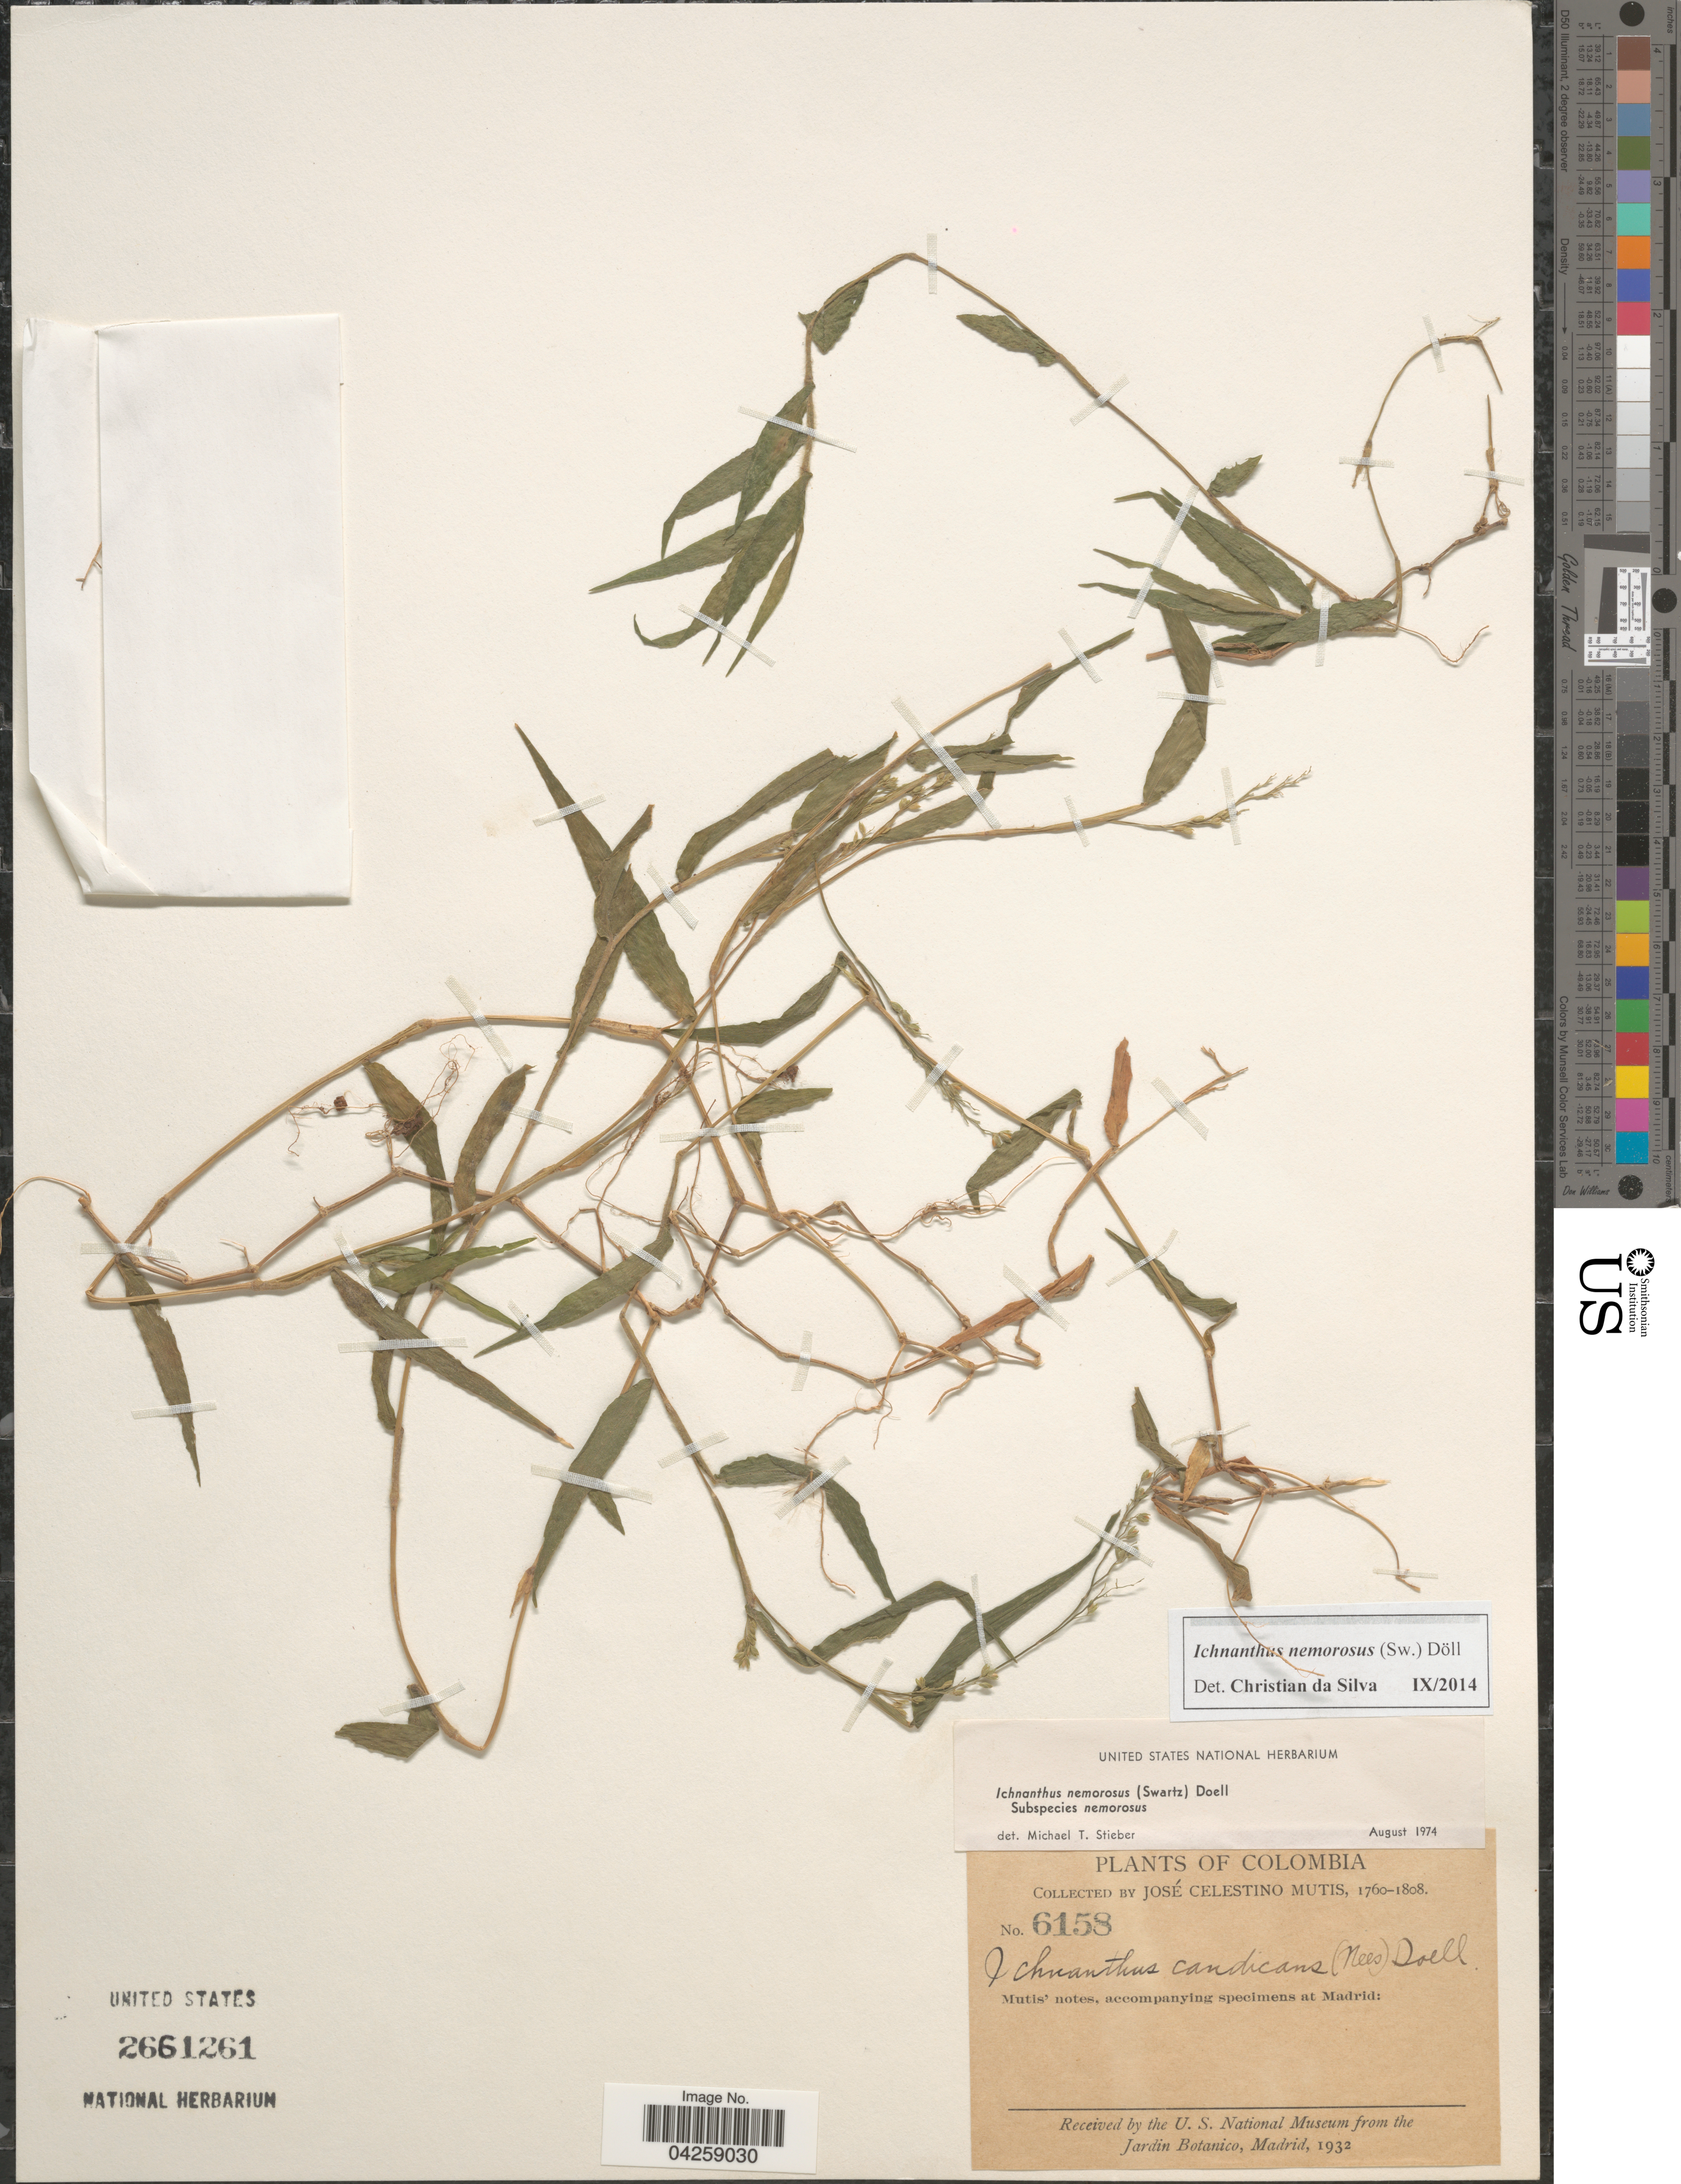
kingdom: Plantae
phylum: Tracheophyta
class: Liliopsida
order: Poales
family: Poaceae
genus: Ichnanthus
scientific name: Ichnanthus nemorosus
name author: (Sw.) Döll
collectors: J. C. B. Mutis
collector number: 6158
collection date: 1760/1808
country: Colombia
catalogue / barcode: US 2661261